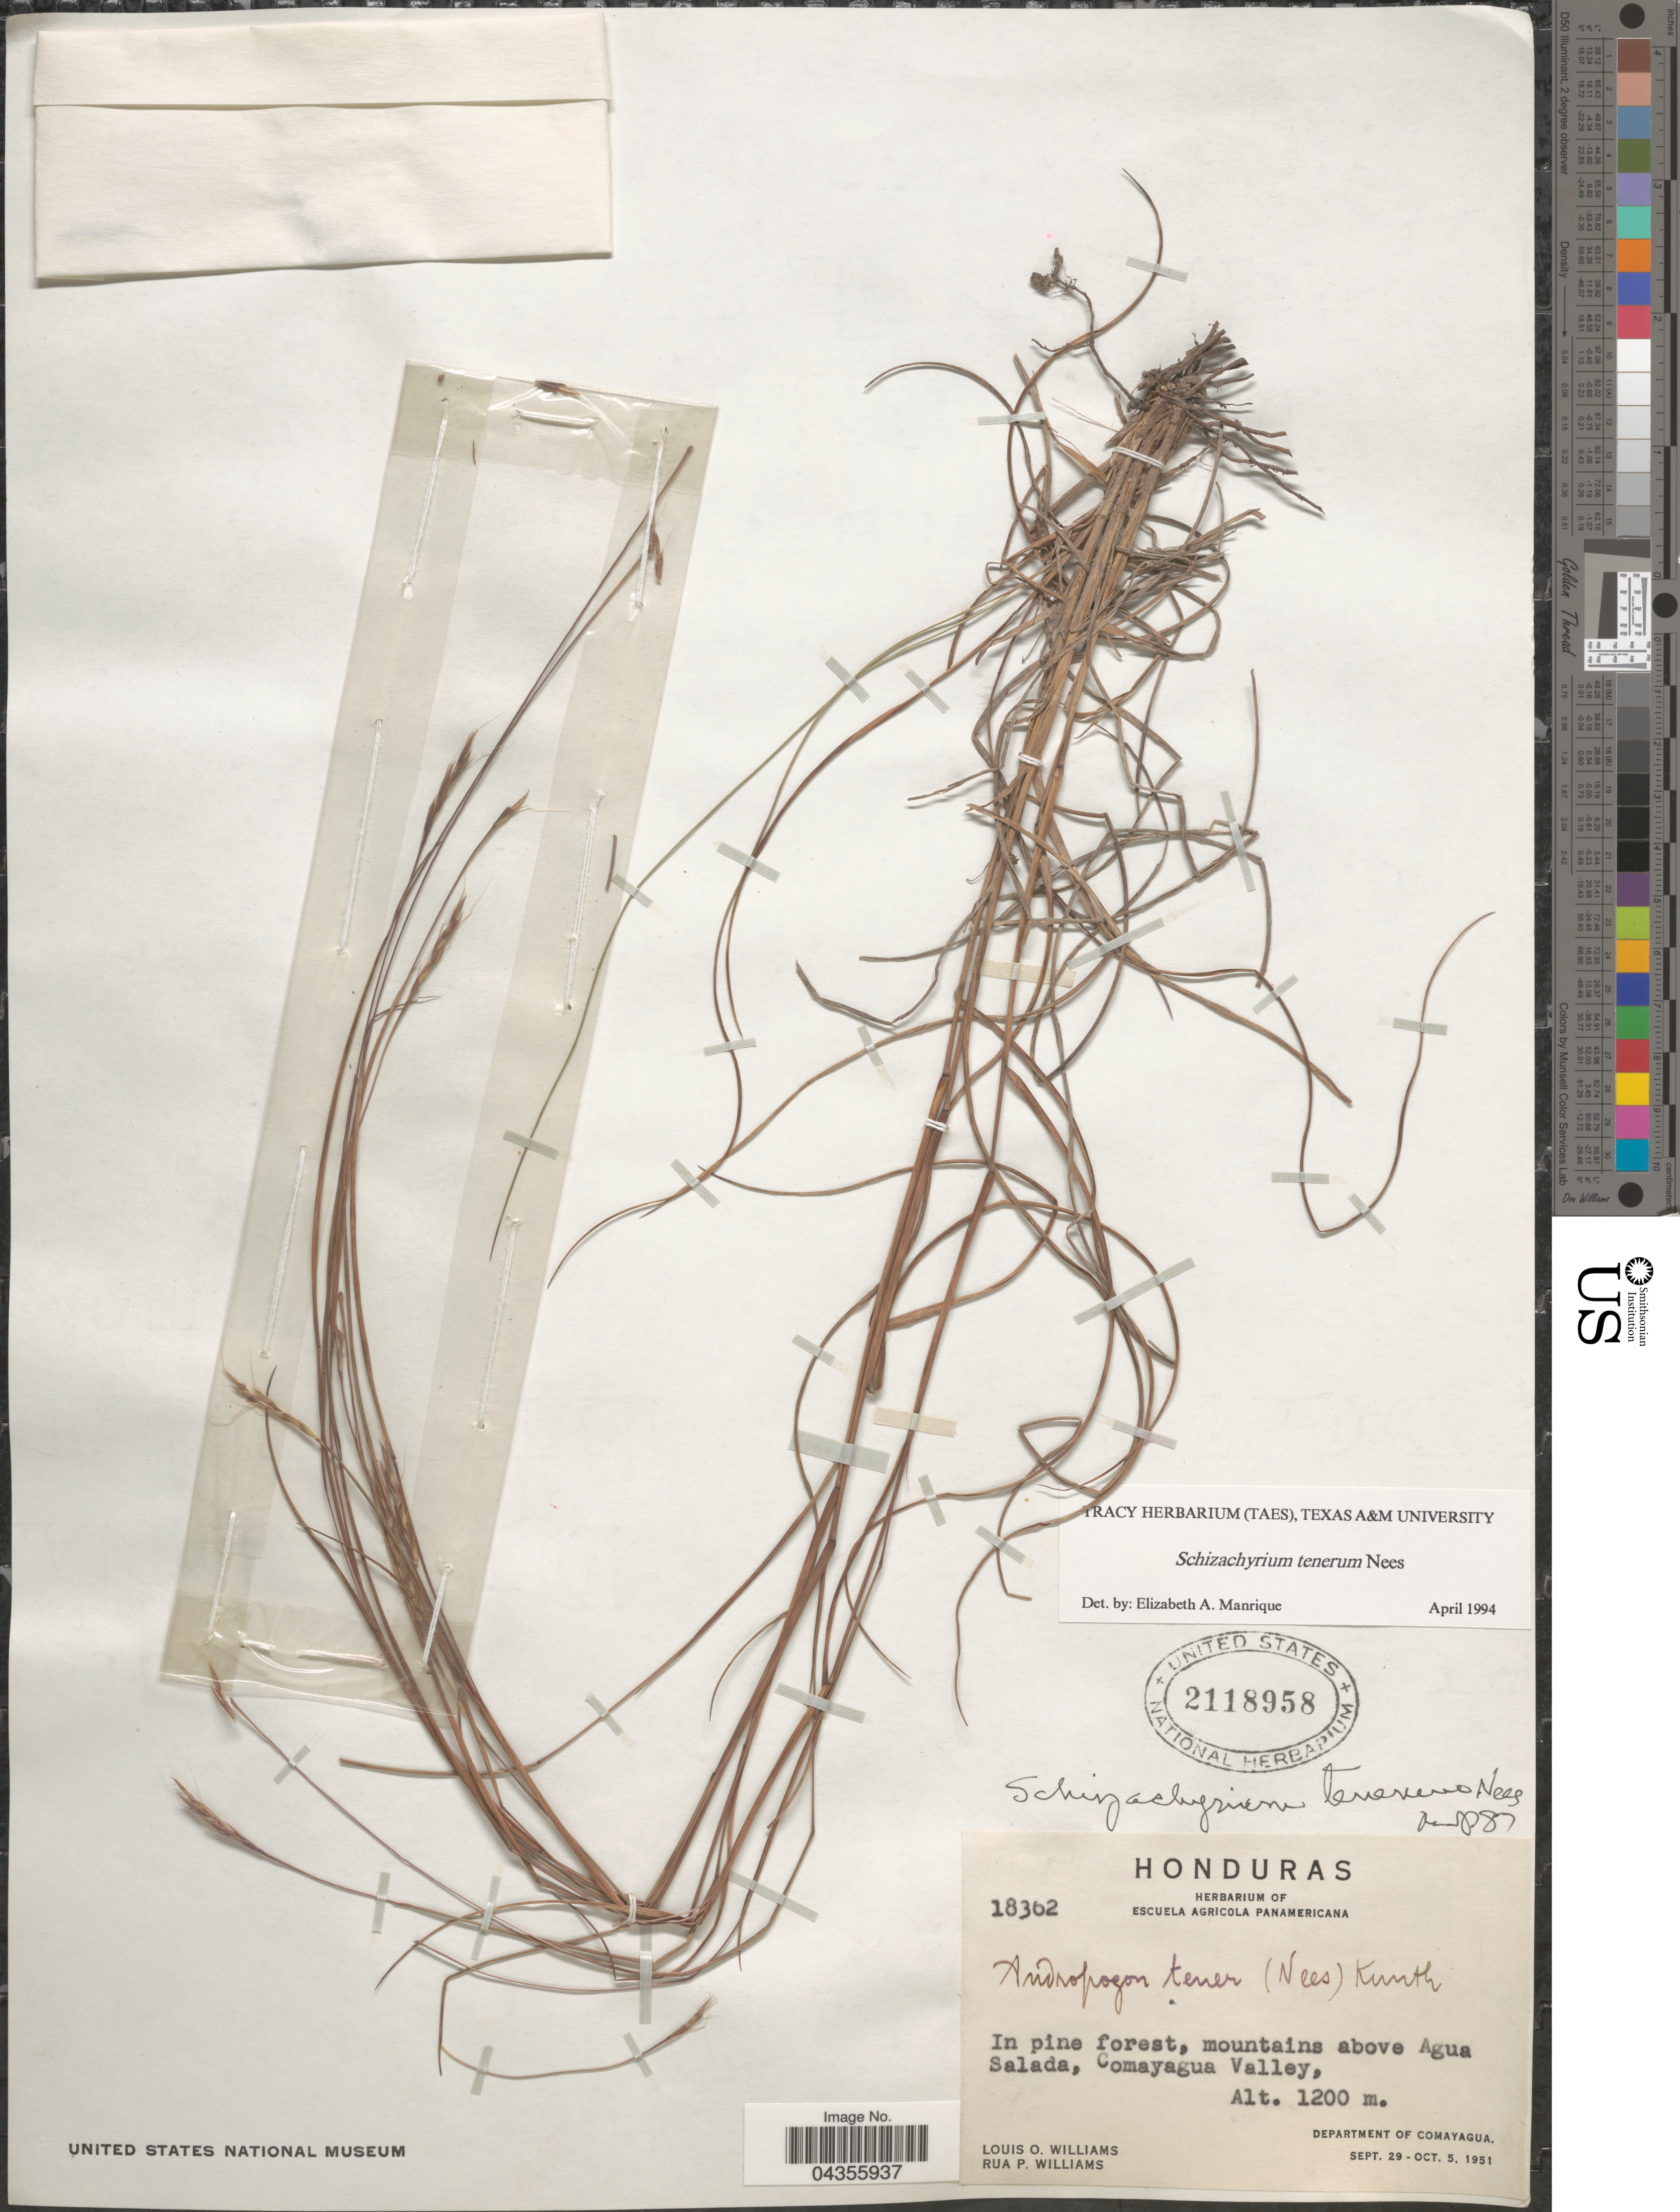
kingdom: Plantae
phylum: Tracheophyta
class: Liliopsida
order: Poales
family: Poaceae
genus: Schizachyrium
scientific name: Schizachyrium tenerum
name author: Nees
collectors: L. O. Williams & R. P. Williams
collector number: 18362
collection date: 1951-09-29/1951-10-05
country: Honduras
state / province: Comayagua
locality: In pine forest, mountains above Agua Salada, Comayagua Valley, Department of Comayagua.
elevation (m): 1200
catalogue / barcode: US 2118958